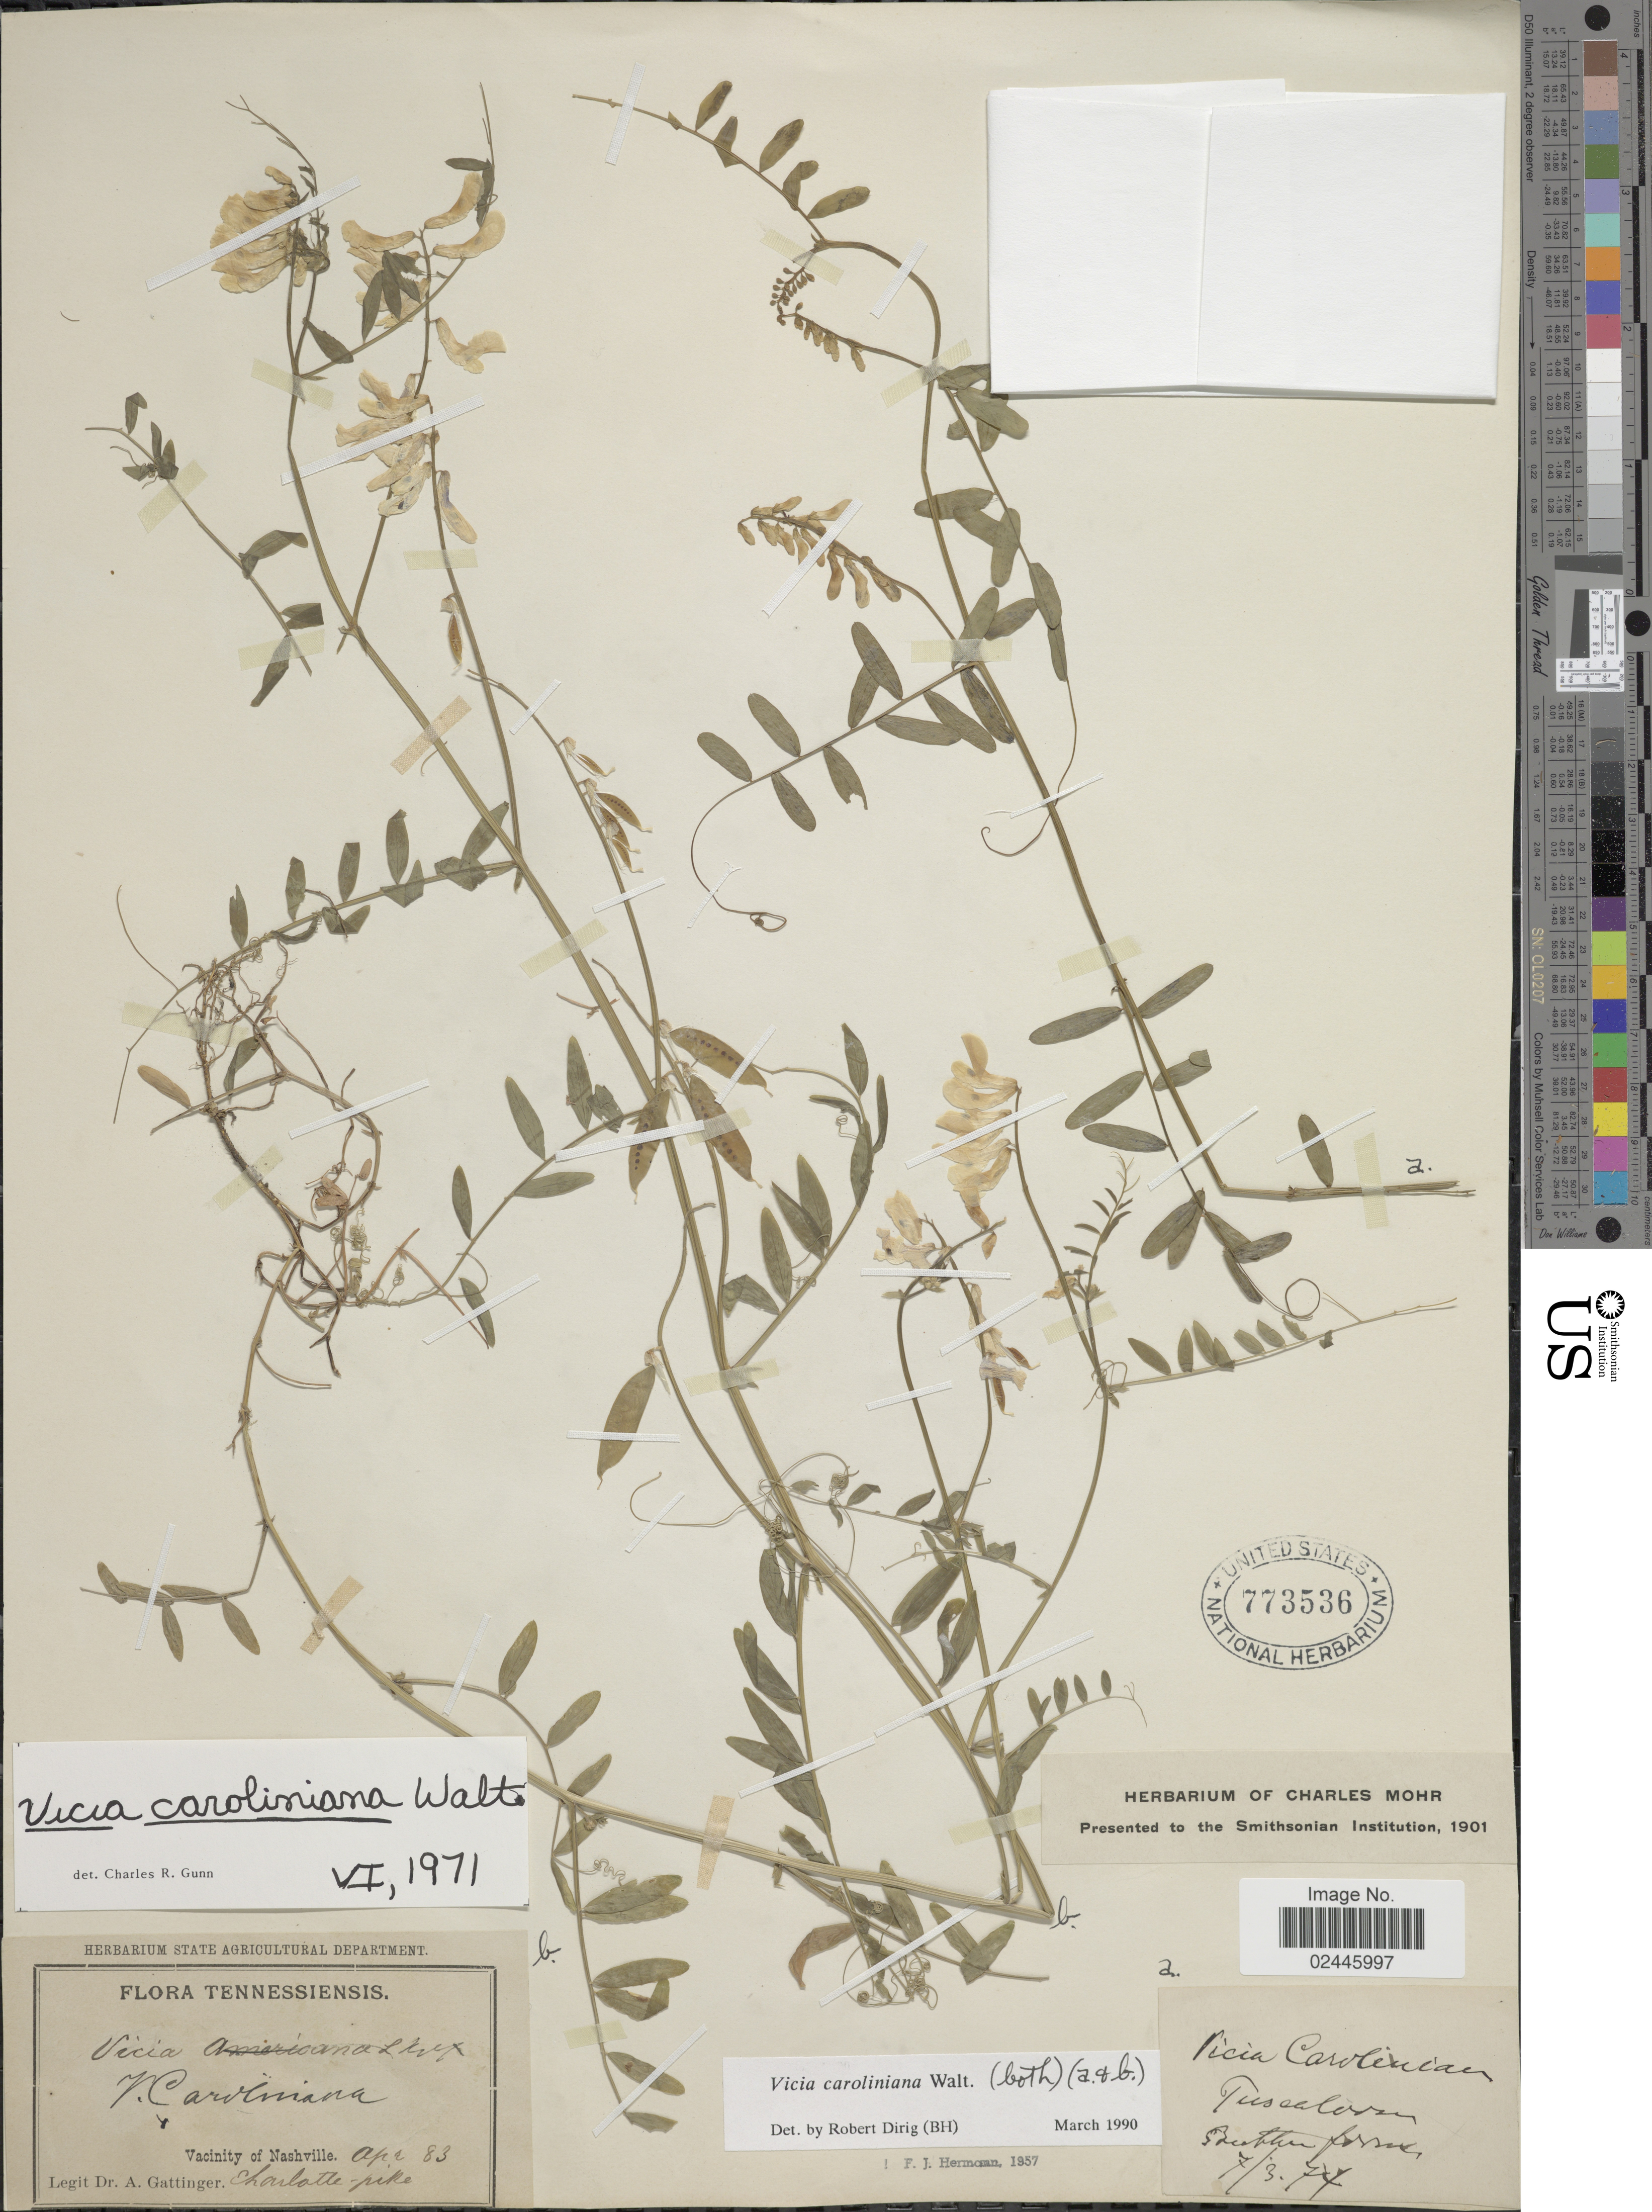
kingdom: Plantae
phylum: Tracheophyta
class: Magnoliopsida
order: Fabales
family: Fabaceae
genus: Vicia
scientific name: Vicia caroliniana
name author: Walter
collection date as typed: Transcribed d/m/y: 7/3/74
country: United States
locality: Tuscaloosa, Southern forest. OR Vacinity of Nashville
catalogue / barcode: US 773536